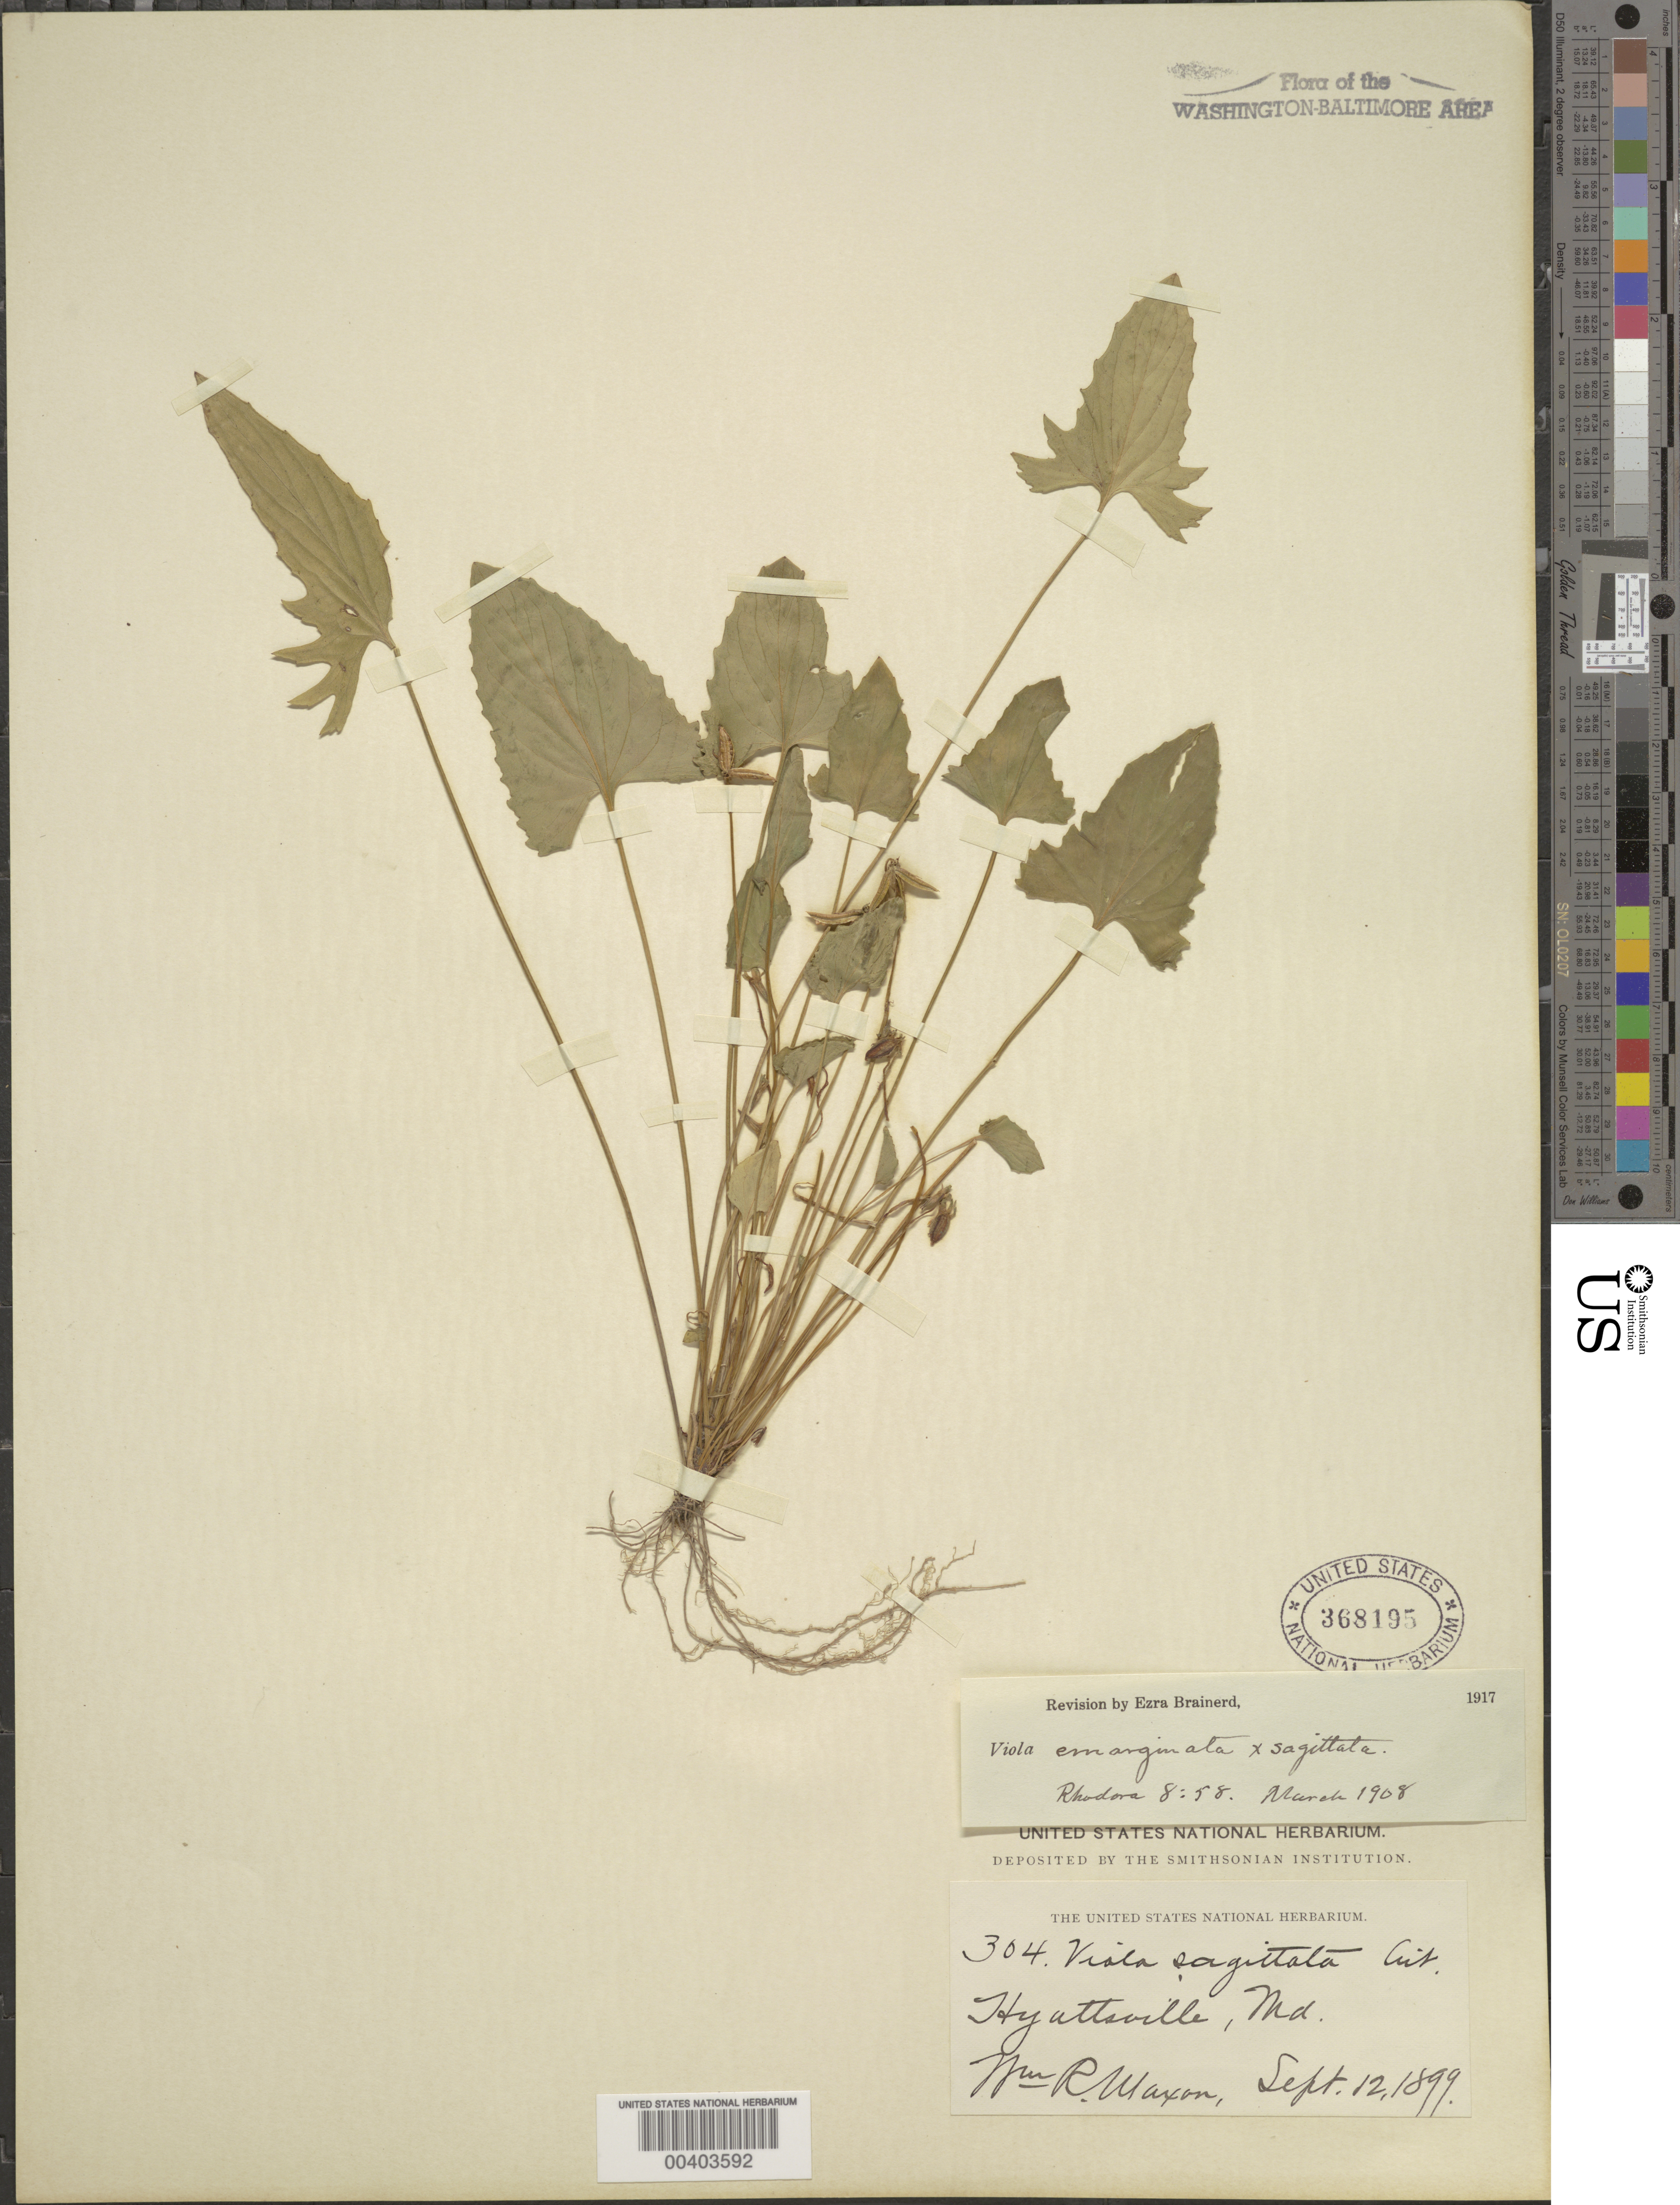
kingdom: Plantae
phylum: Tracheophyta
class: Magnoliopsida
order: Malpighiales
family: Violaceae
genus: Viola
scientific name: Viola sagittata var. sagittata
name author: Aiton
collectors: W. R. Maxon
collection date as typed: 12 Sep 1899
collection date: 1899-09-12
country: United States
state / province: Maryland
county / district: Prince George's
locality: Hyattsville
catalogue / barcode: US 368195